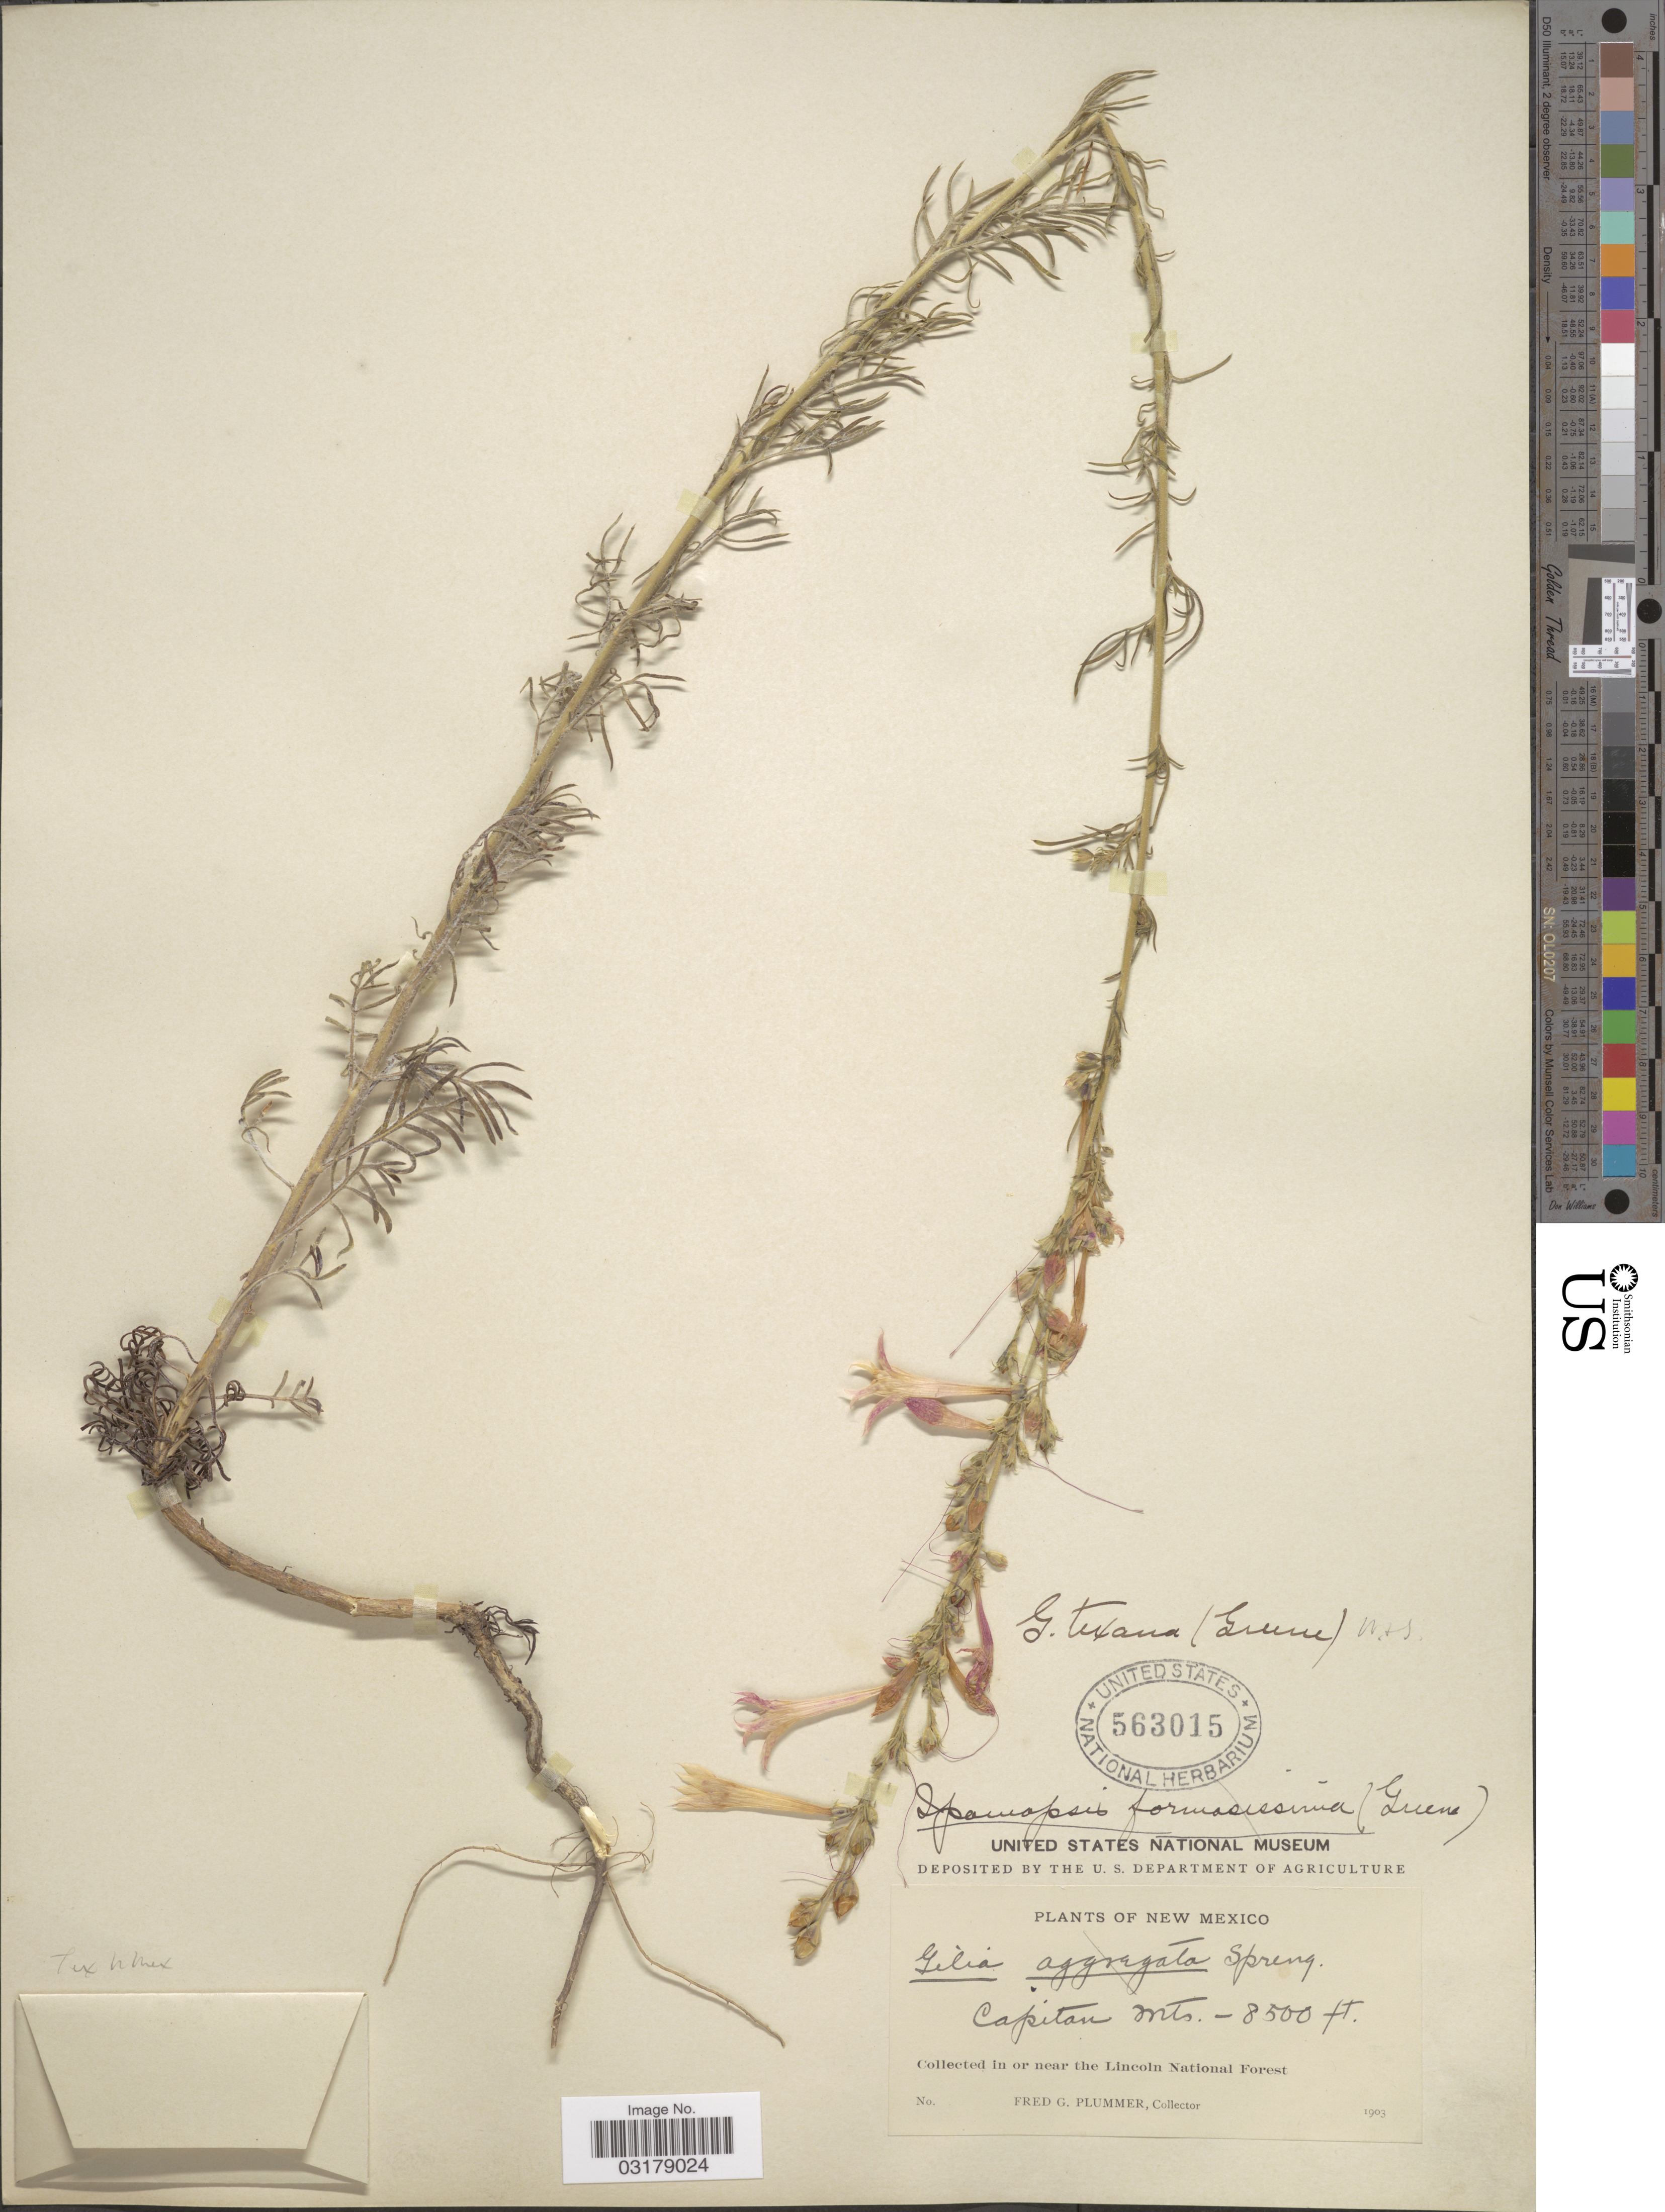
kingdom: Plantae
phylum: Tracheophyta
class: Magnoliopsida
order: Ericales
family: Polemoniaceae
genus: Ipomopsis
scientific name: Ipomopsis aggregata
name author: (Pursh) V.E. Grant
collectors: F. Plummer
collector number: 1903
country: United States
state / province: New Mexico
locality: Capitan Mts. In or near the Lincoln National Forest.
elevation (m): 2591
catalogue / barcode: US 563015